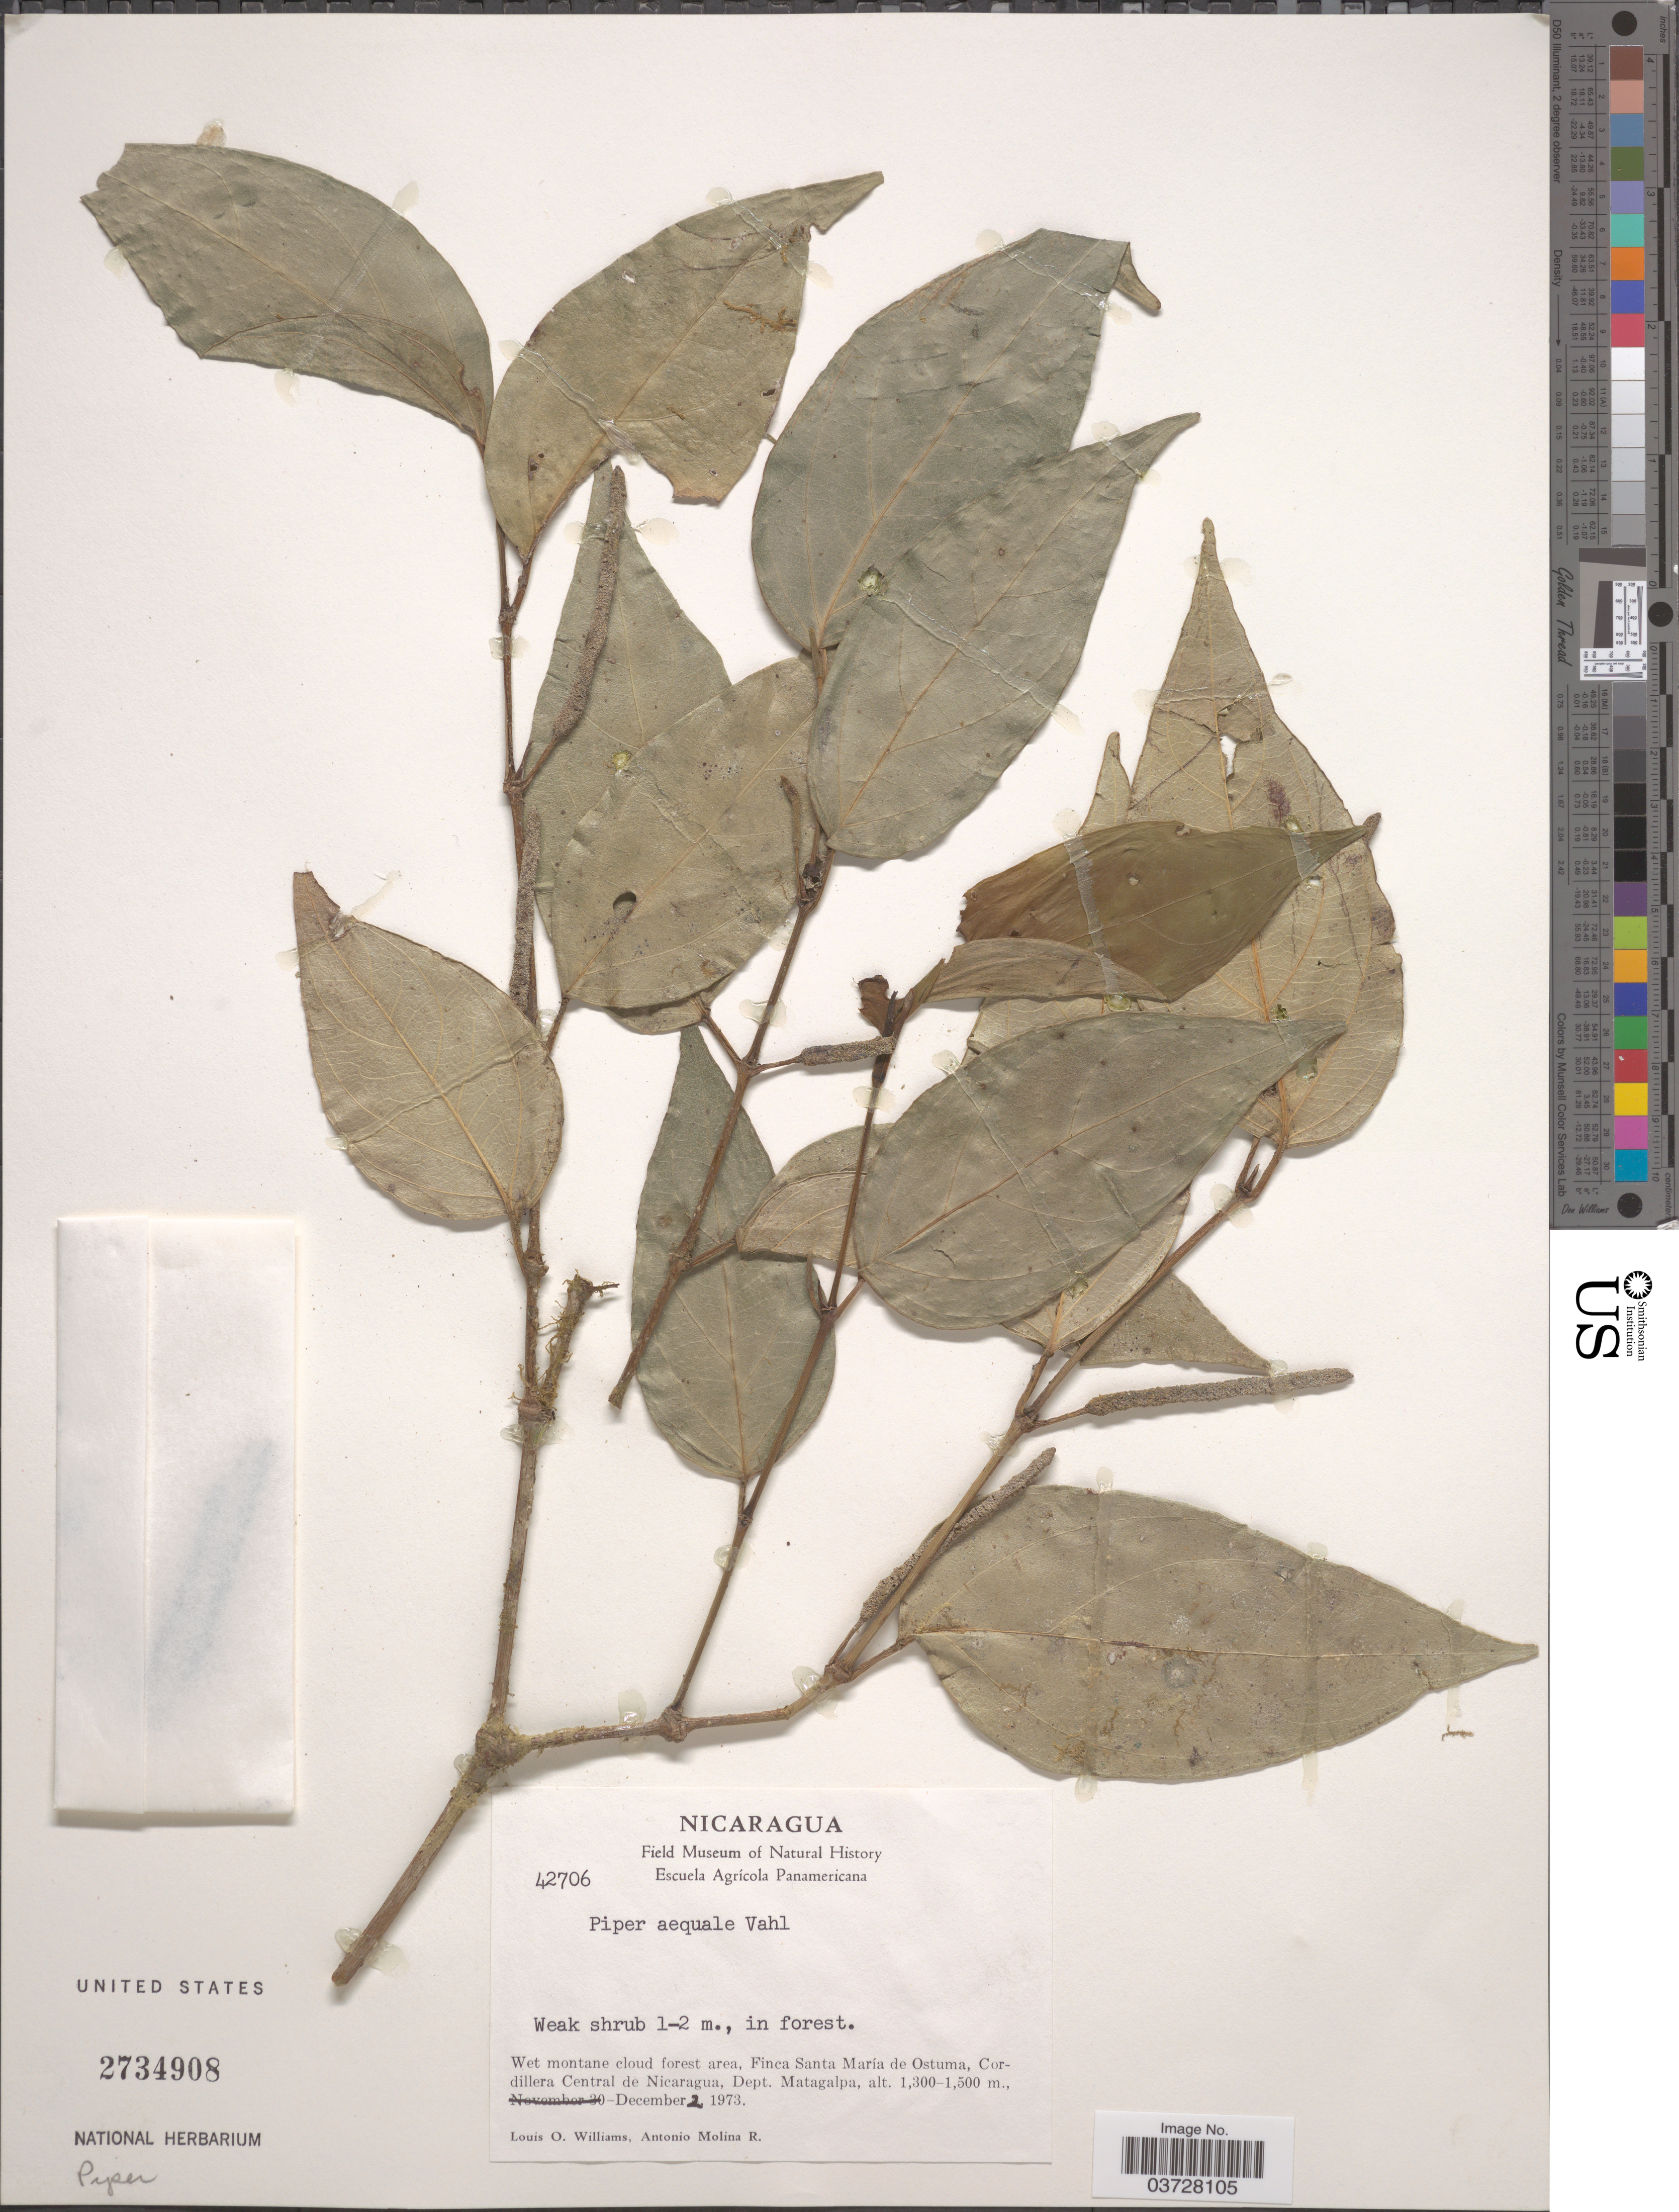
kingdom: Plantae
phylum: Tracheophyta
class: Magnoliopsida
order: Piperales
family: Piperaceae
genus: Piper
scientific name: Piper aequale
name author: Vahl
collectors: L. O. Williams & A. Molina R.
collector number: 42706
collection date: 1973-12-02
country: Nicaragua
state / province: Matagalpa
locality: Finca Santa María de Ostuma, Cordillera Central de Nicaragua, Dept. Matagalpa.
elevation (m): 1300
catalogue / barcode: US 2734908